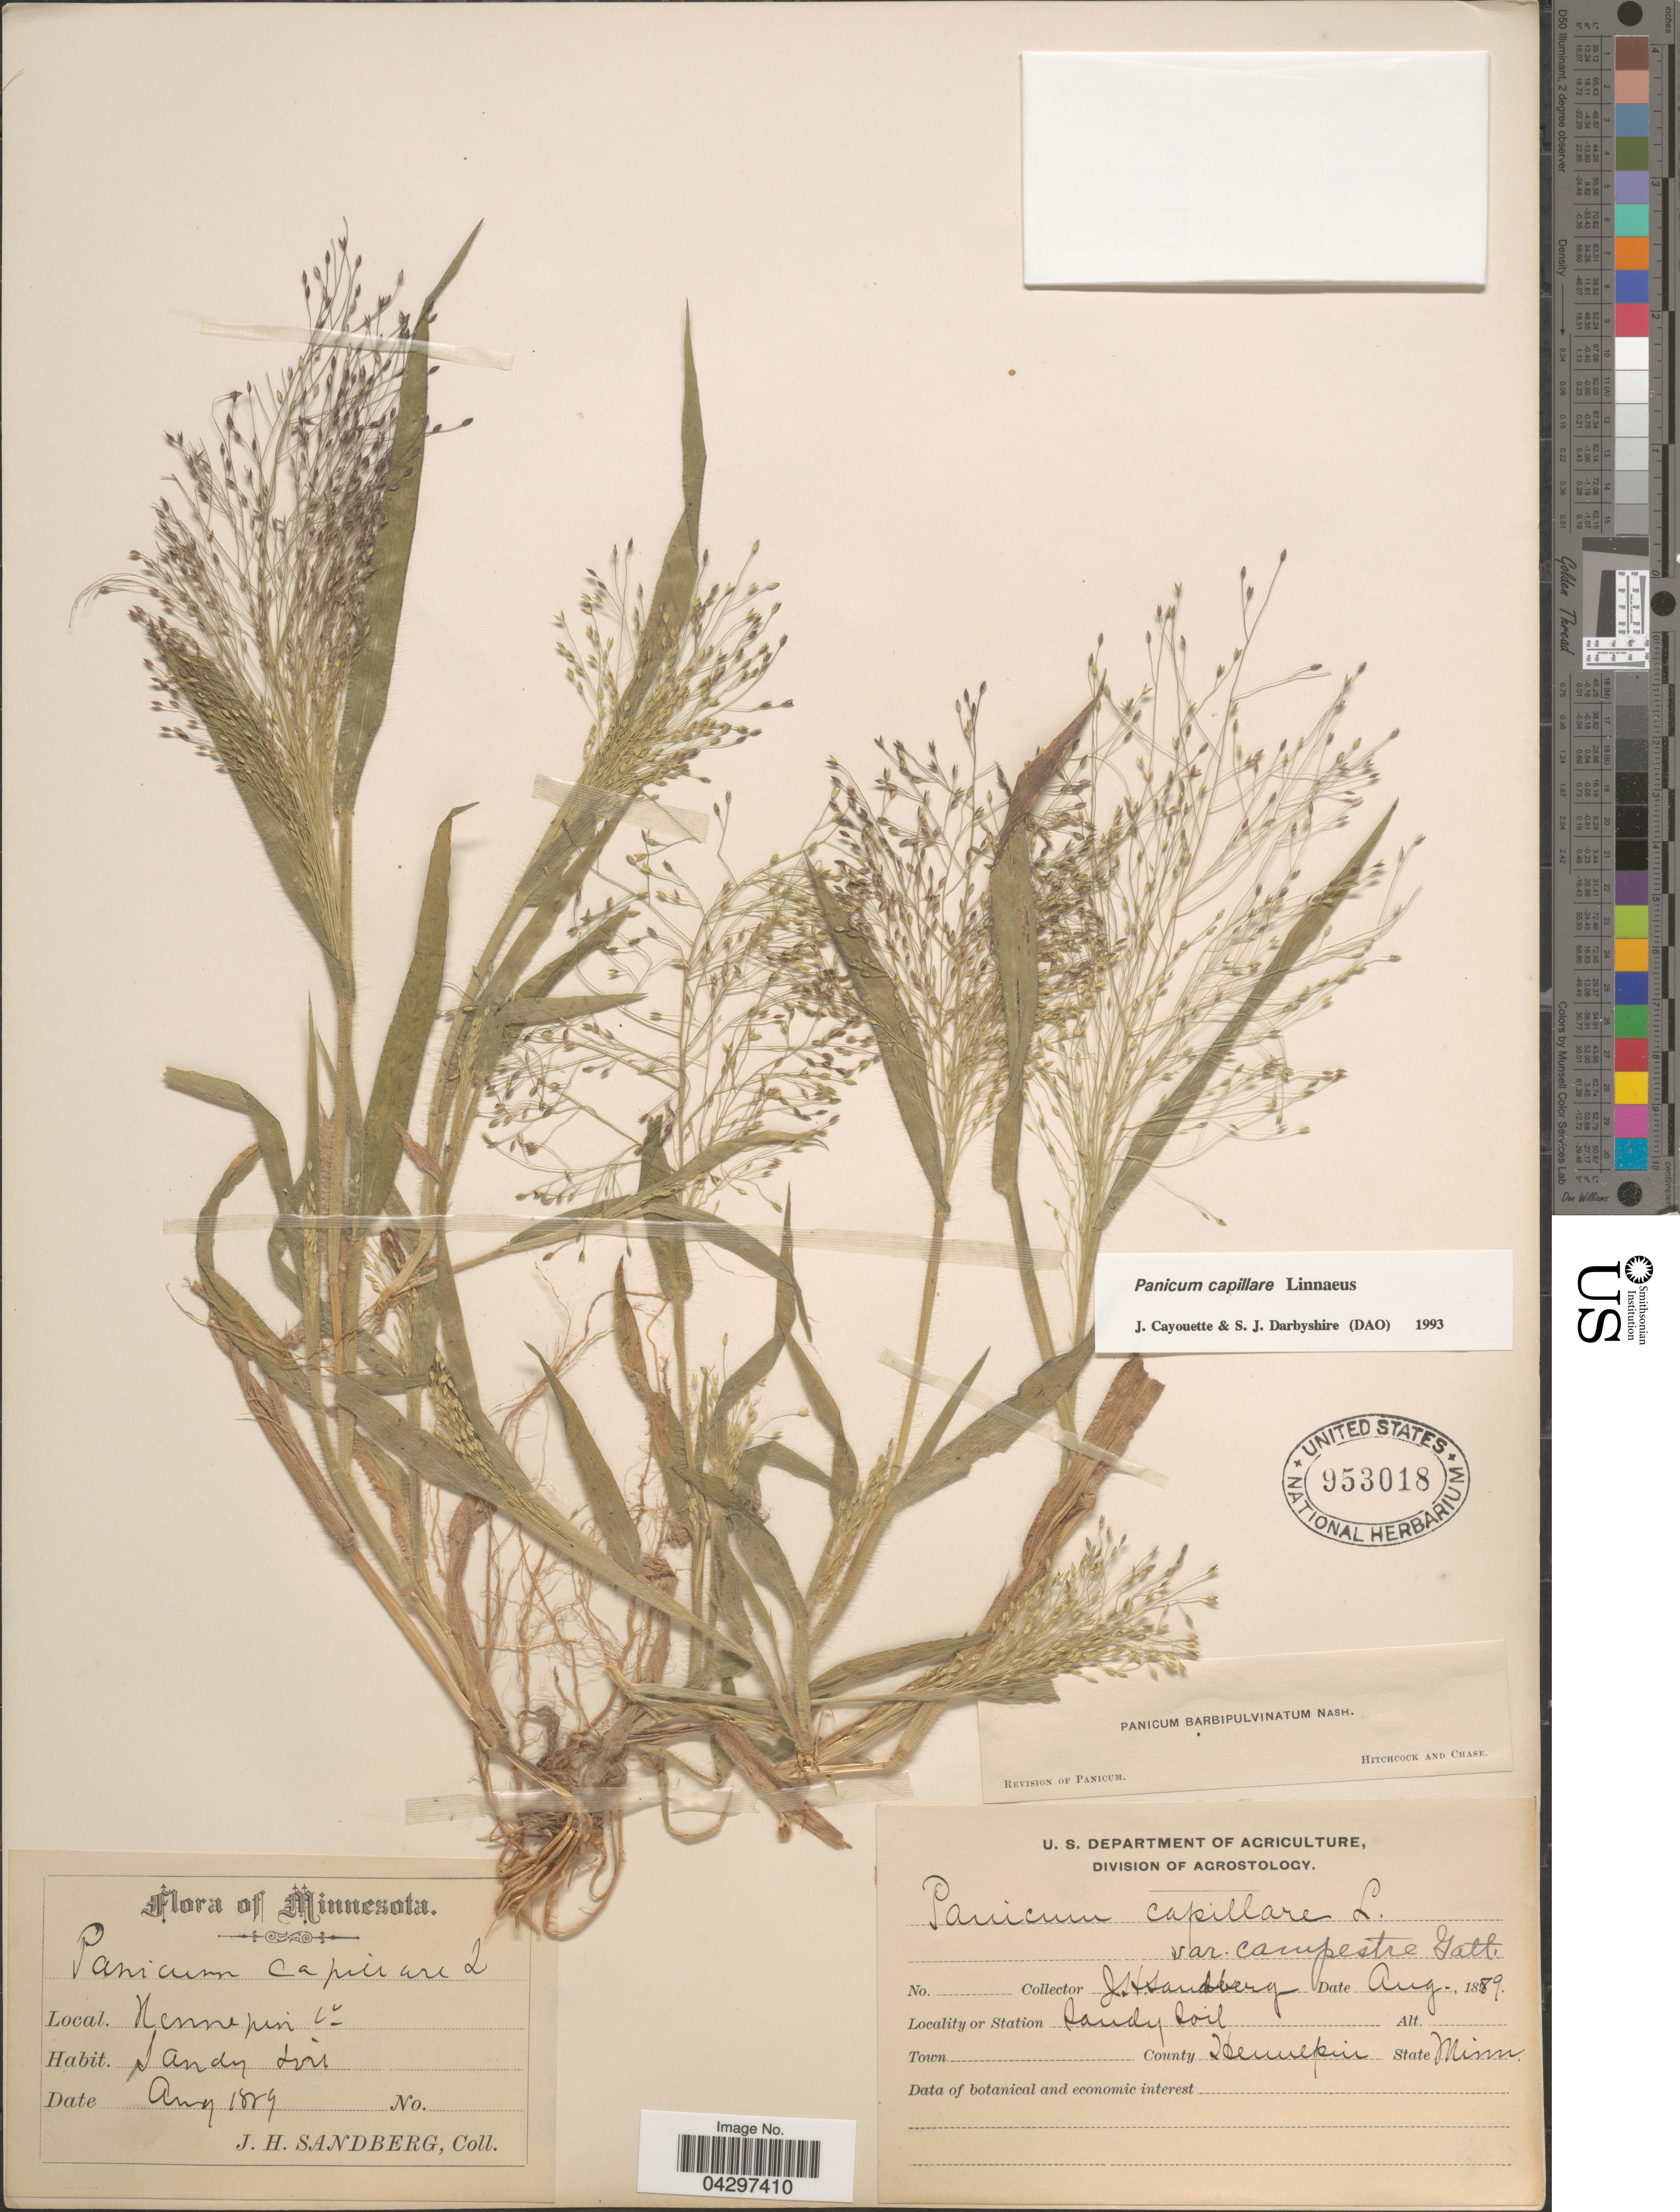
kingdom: Plantae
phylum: Tracheophyta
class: Liliopsida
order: Poales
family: Poaceae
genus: Panicum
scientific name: Panicum capillare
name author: L.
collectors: J. H. Sandberg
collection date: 1889-08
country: United States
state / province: Minnesota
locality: Station Sandy Soil. County Hennepin.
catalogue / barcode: US 953018